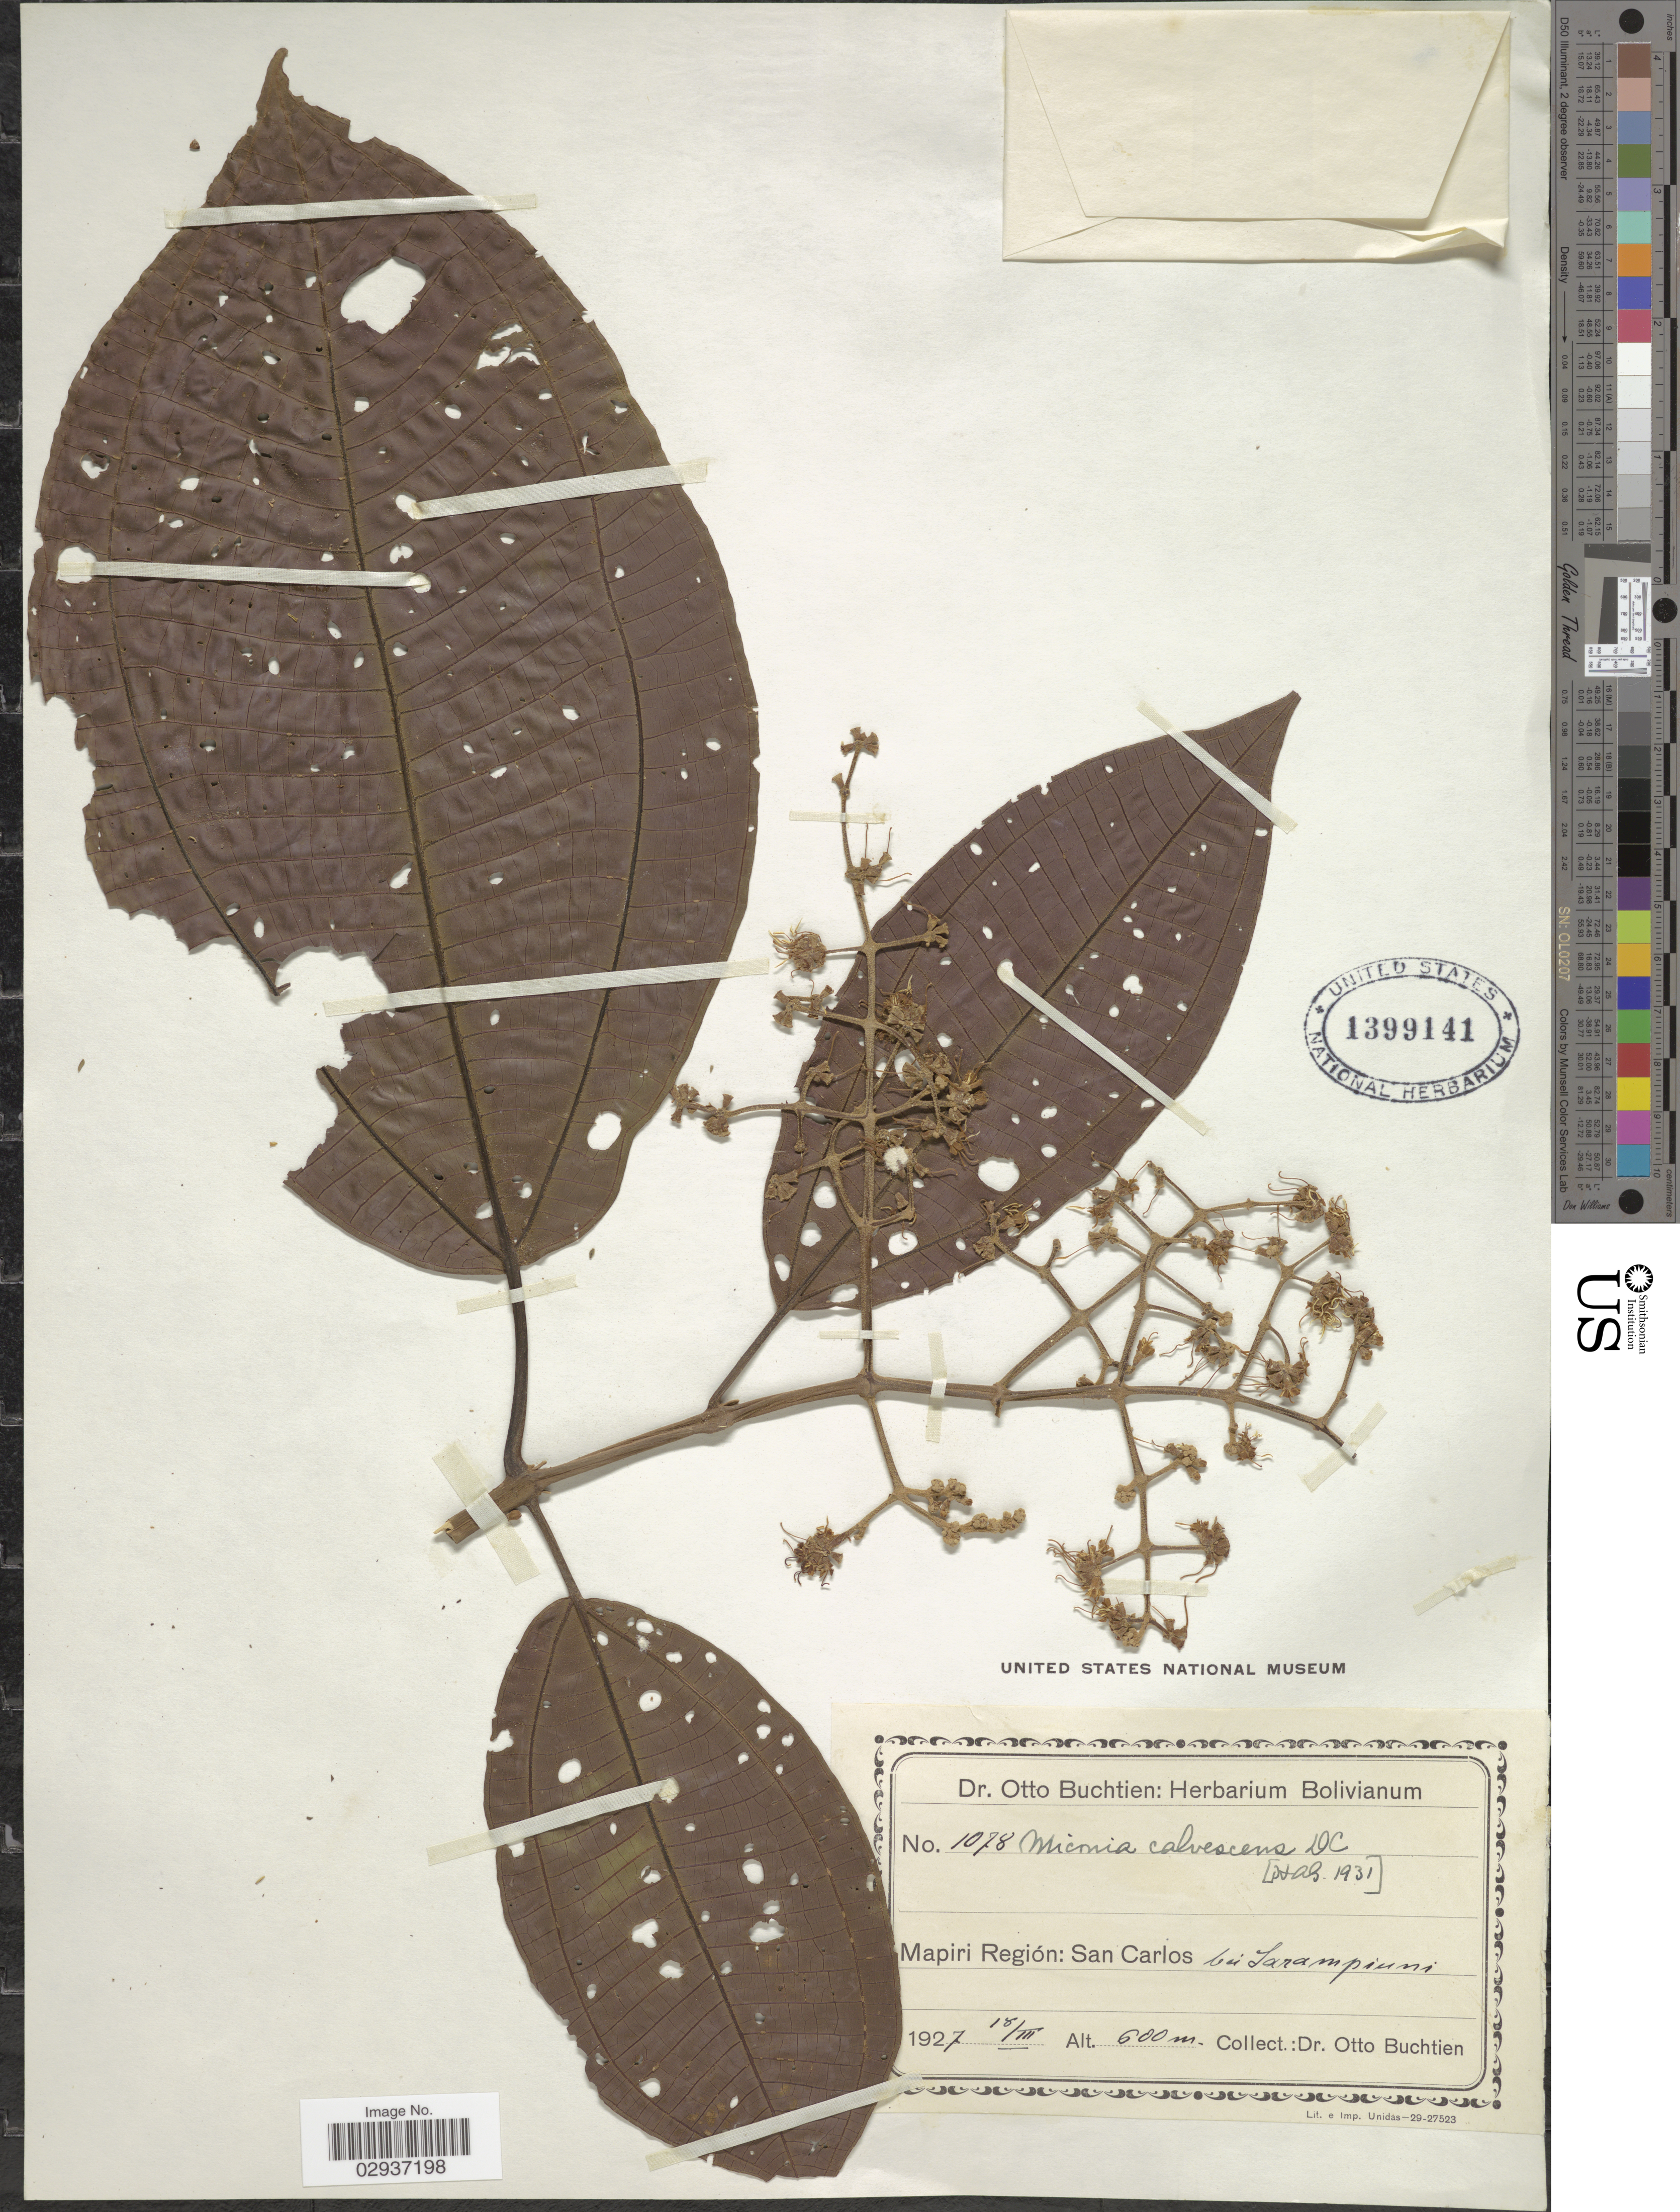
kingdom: Plantae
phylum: Tracheophyta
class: Magnoliopsida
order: Myrtales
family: Melastomataceae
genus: Miconia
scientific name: Miconia calvescens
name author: DC.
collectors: O. Buchtien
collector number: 1078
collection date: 1927-03-18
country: Bolivia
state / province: La Paz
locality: Mapiri Región: San Carlos bei Sarampiuni.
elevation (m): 600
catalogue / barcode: US 1399141